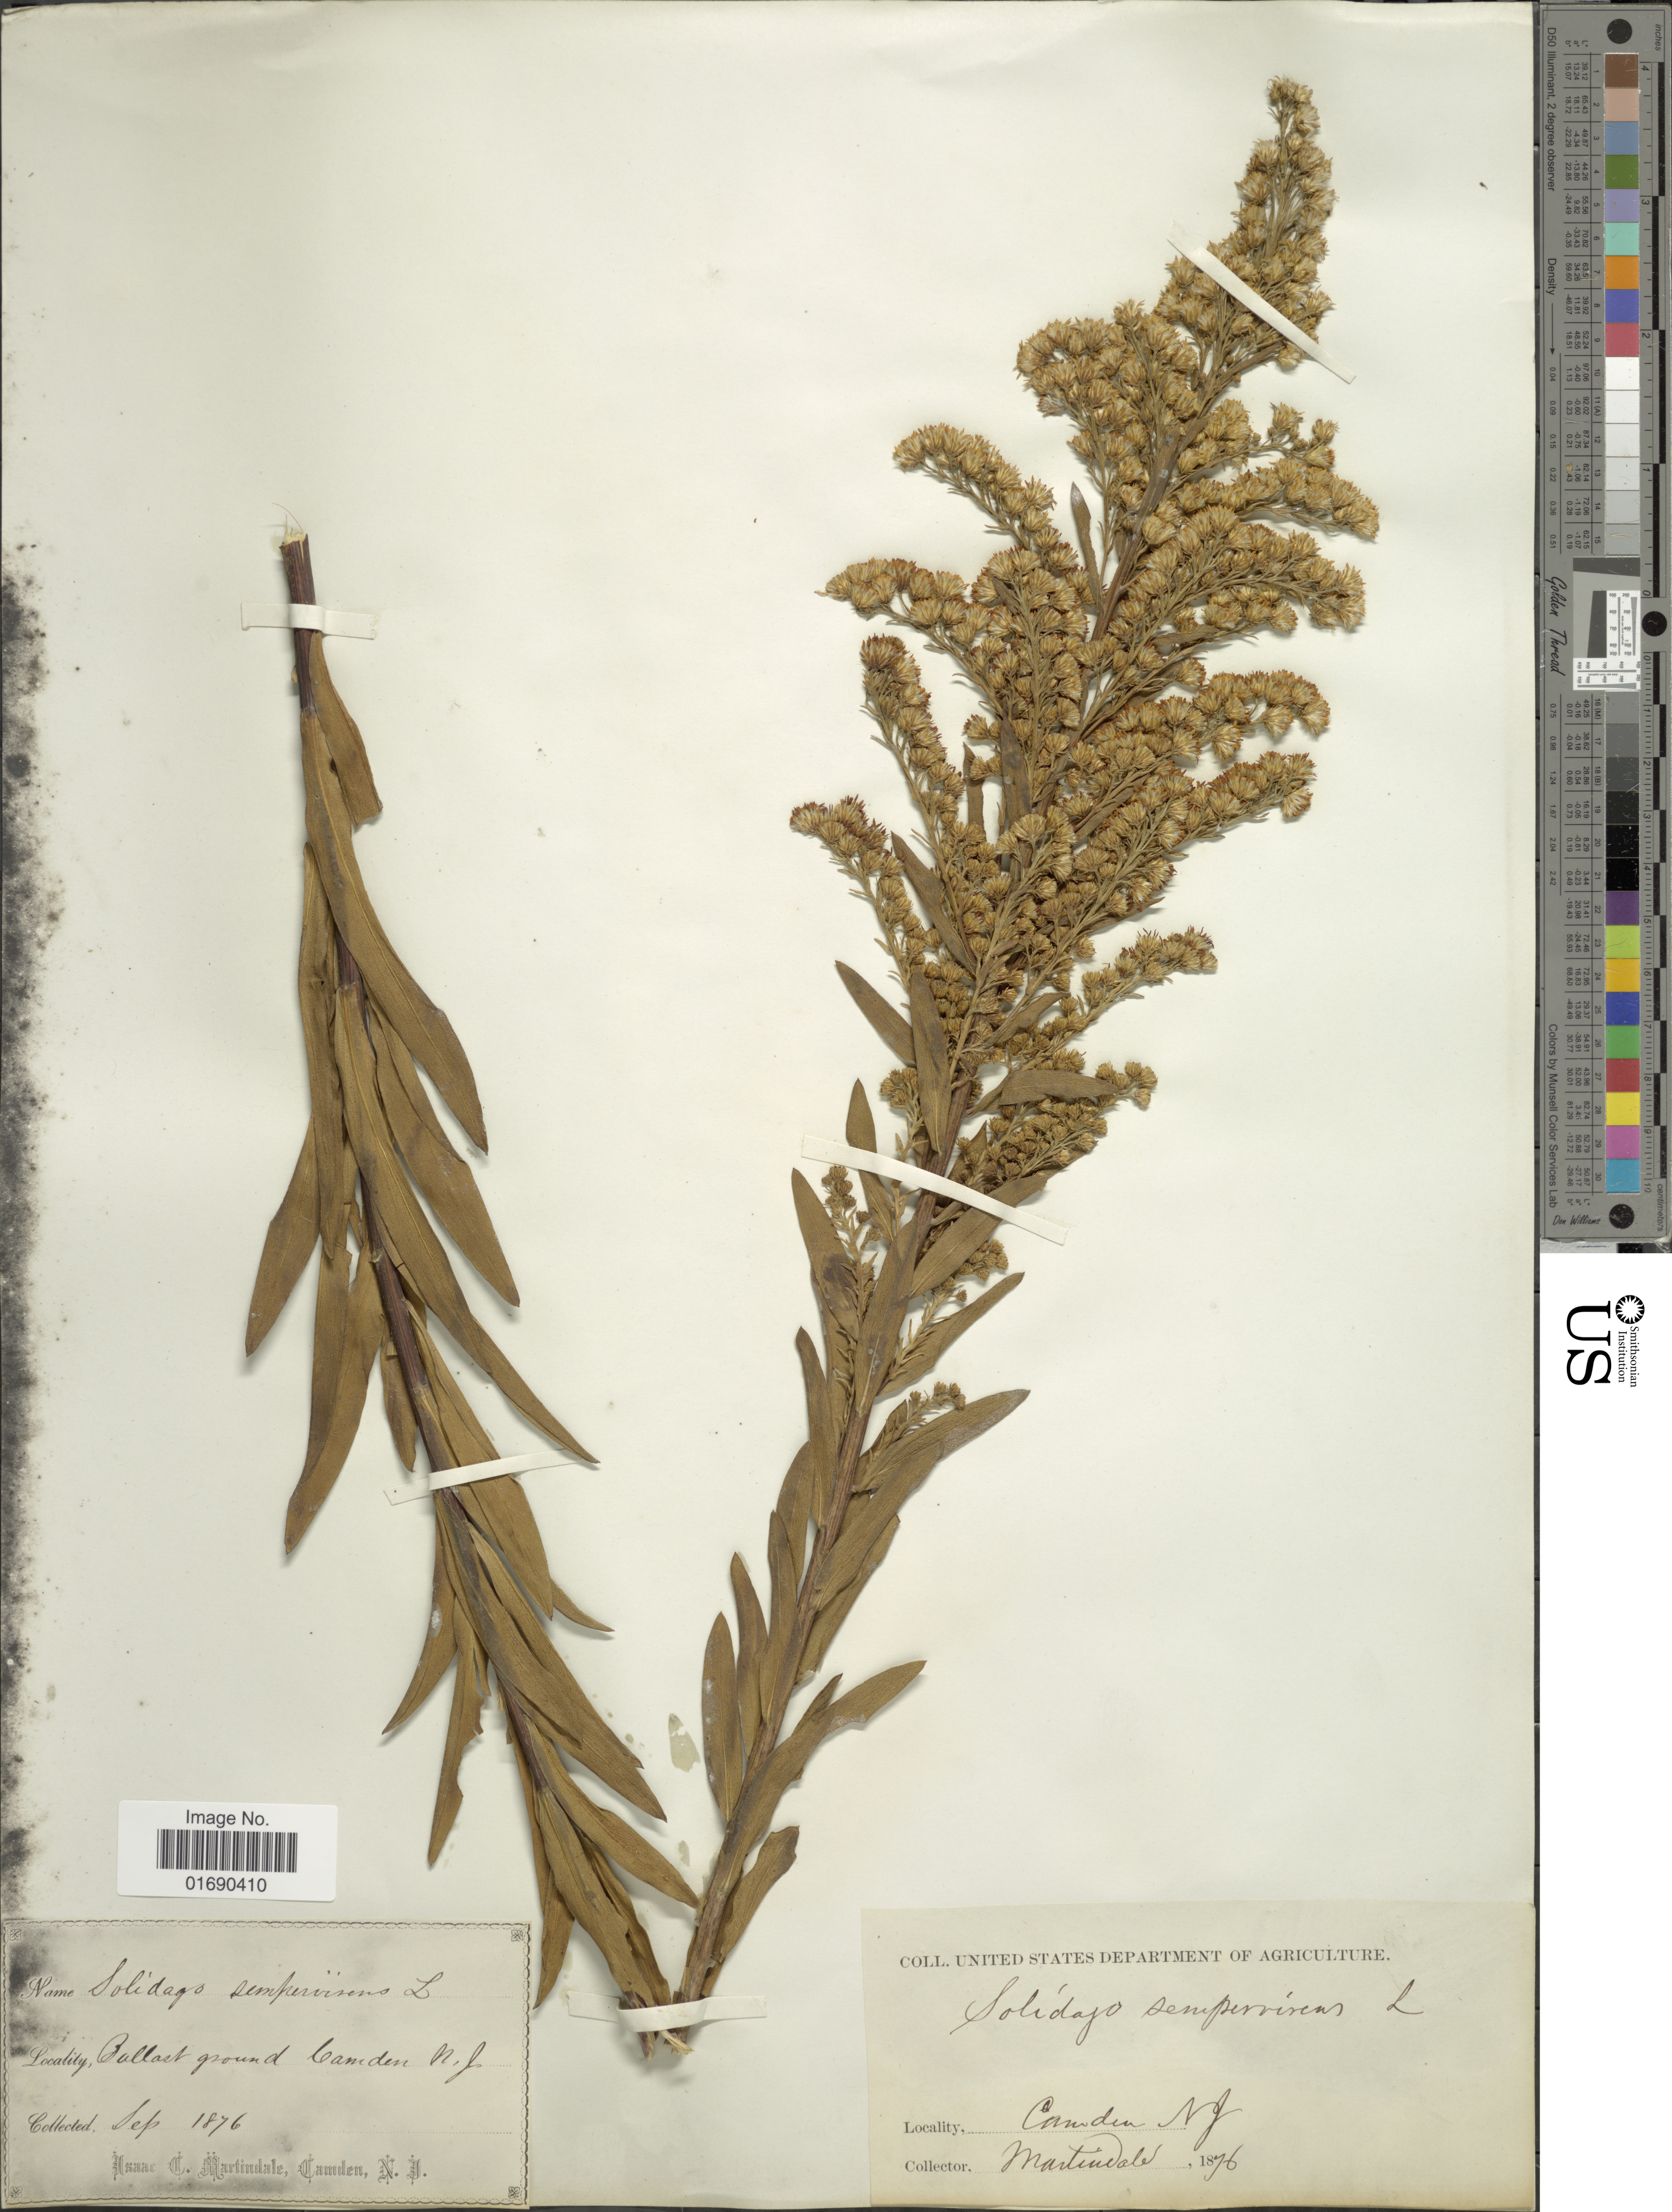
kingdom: Plantae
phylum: Tracheophyta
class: Magnoliopsida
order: Asterales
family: Asteraceae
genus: Solidago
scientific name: Solidago sempervirens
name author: L.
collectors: I. C. Martindale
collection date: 1876-09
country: United States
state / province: New Jersey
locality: Ballast ground Camden